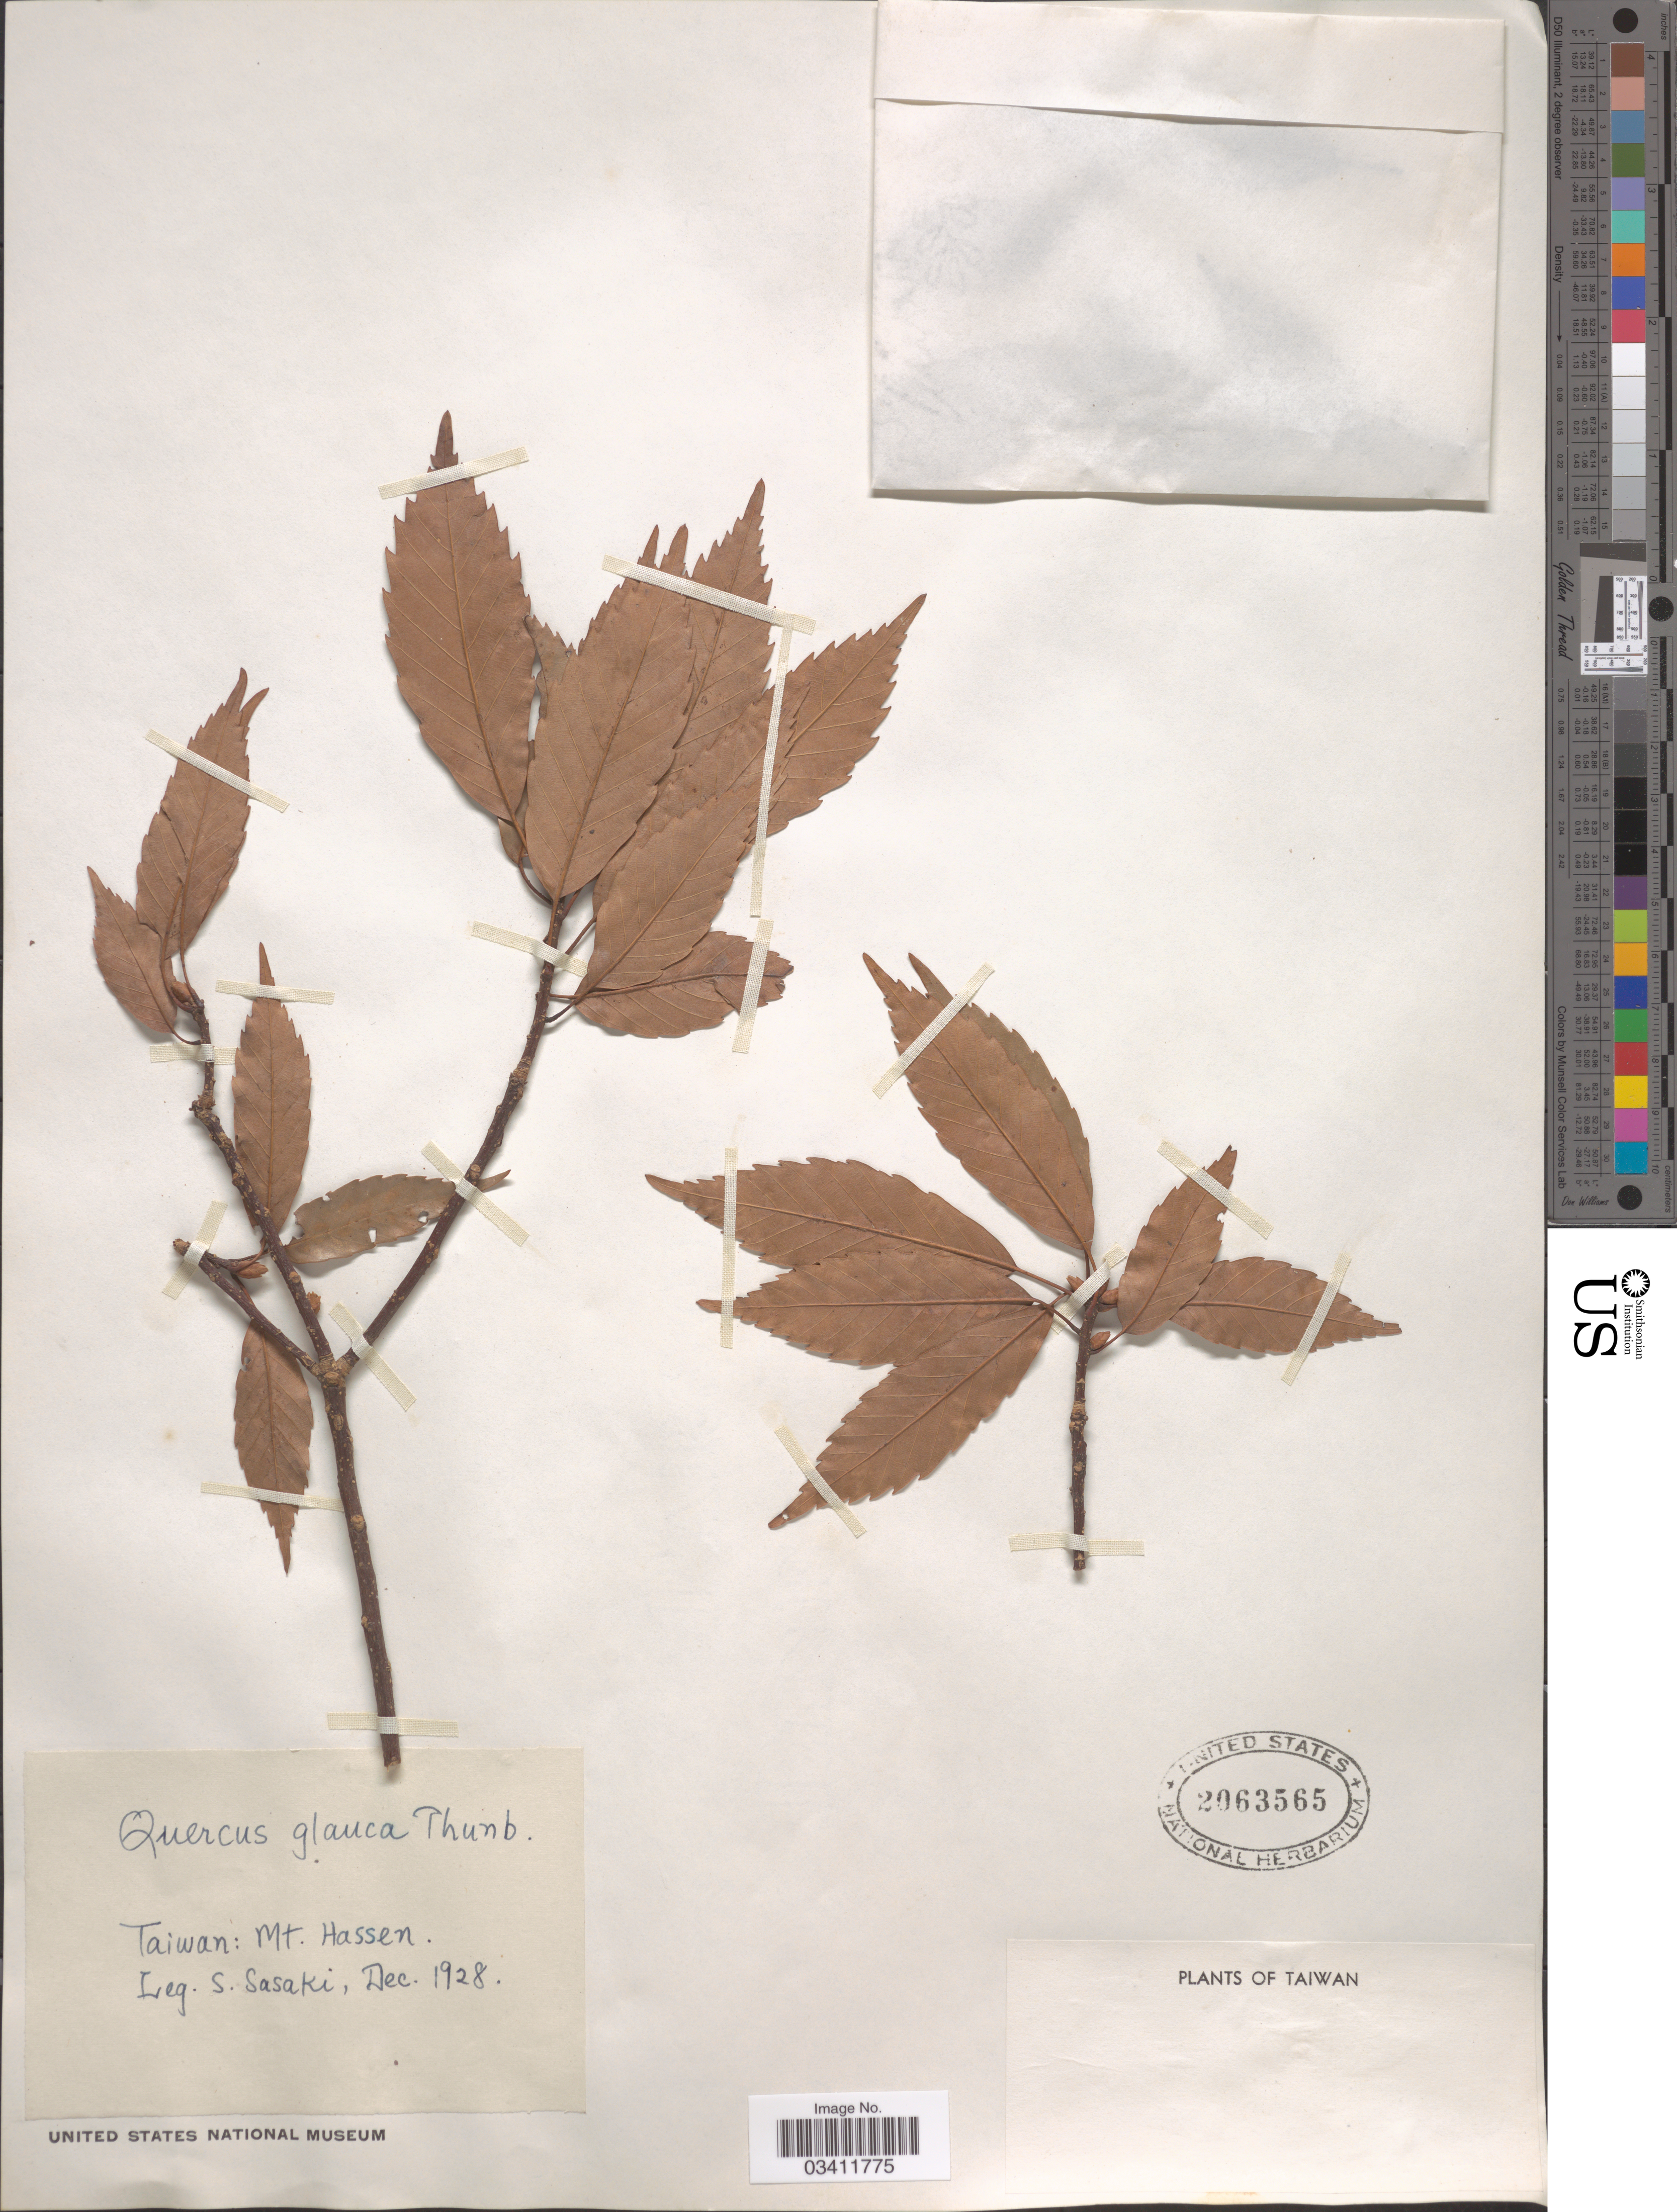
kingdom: Plantae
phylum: Tracheophyta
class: Magnoliopsida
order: Fagales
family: Fagaceae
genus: Quercus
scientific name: Quercus glauca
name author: Thunb.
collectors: S. Sasaki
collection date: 1928-12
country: Taiwan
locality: Mt. Hassen.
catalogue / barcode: US 2063565